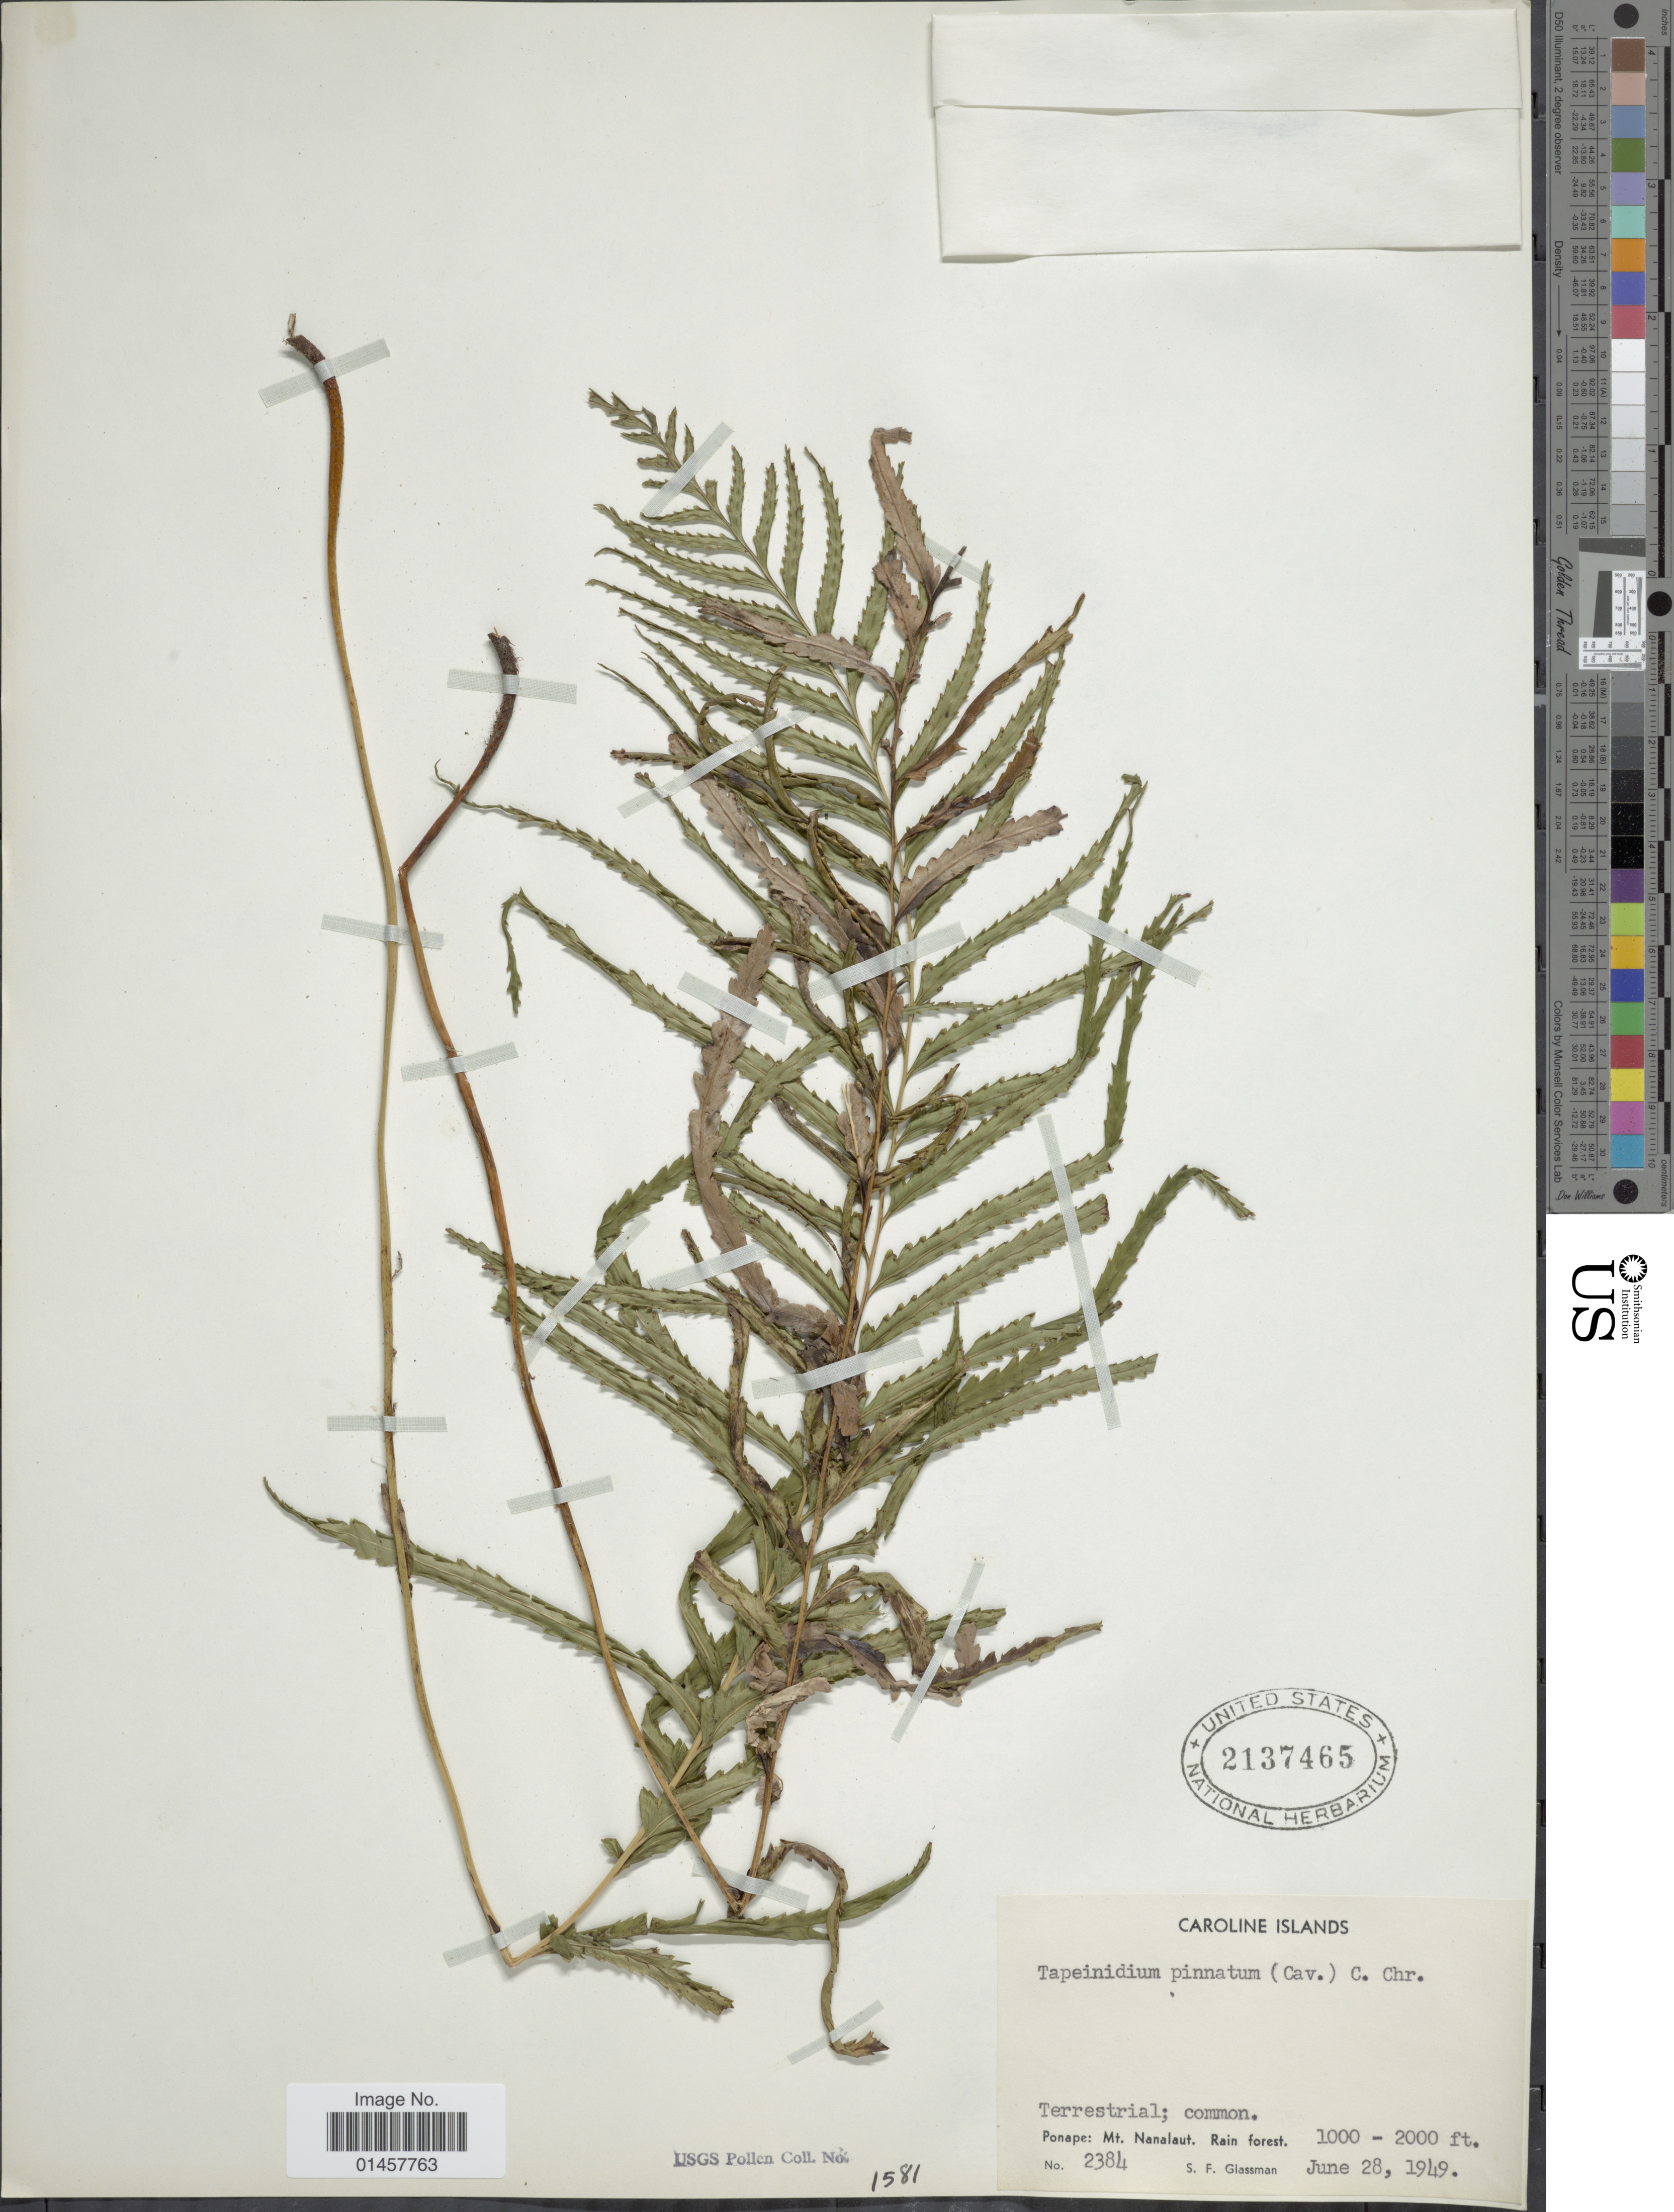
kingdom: Plantae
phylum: Tracheophyta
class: Polypodiopsida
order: Polypodiales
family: Lindsaeaceae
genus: Tapeinidium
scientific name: Tapeinidium pinnatum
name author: (Cav.) C. Chr.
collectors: S. F. Glassman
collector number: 2384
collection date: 1949-06-28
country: Micronesia, Federated States of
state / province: Pohnpei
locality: Caroline Islands, Terrestrial, Ponape: Mt. Nanalaut, rain forest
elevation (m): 305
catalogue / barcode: US 2137465